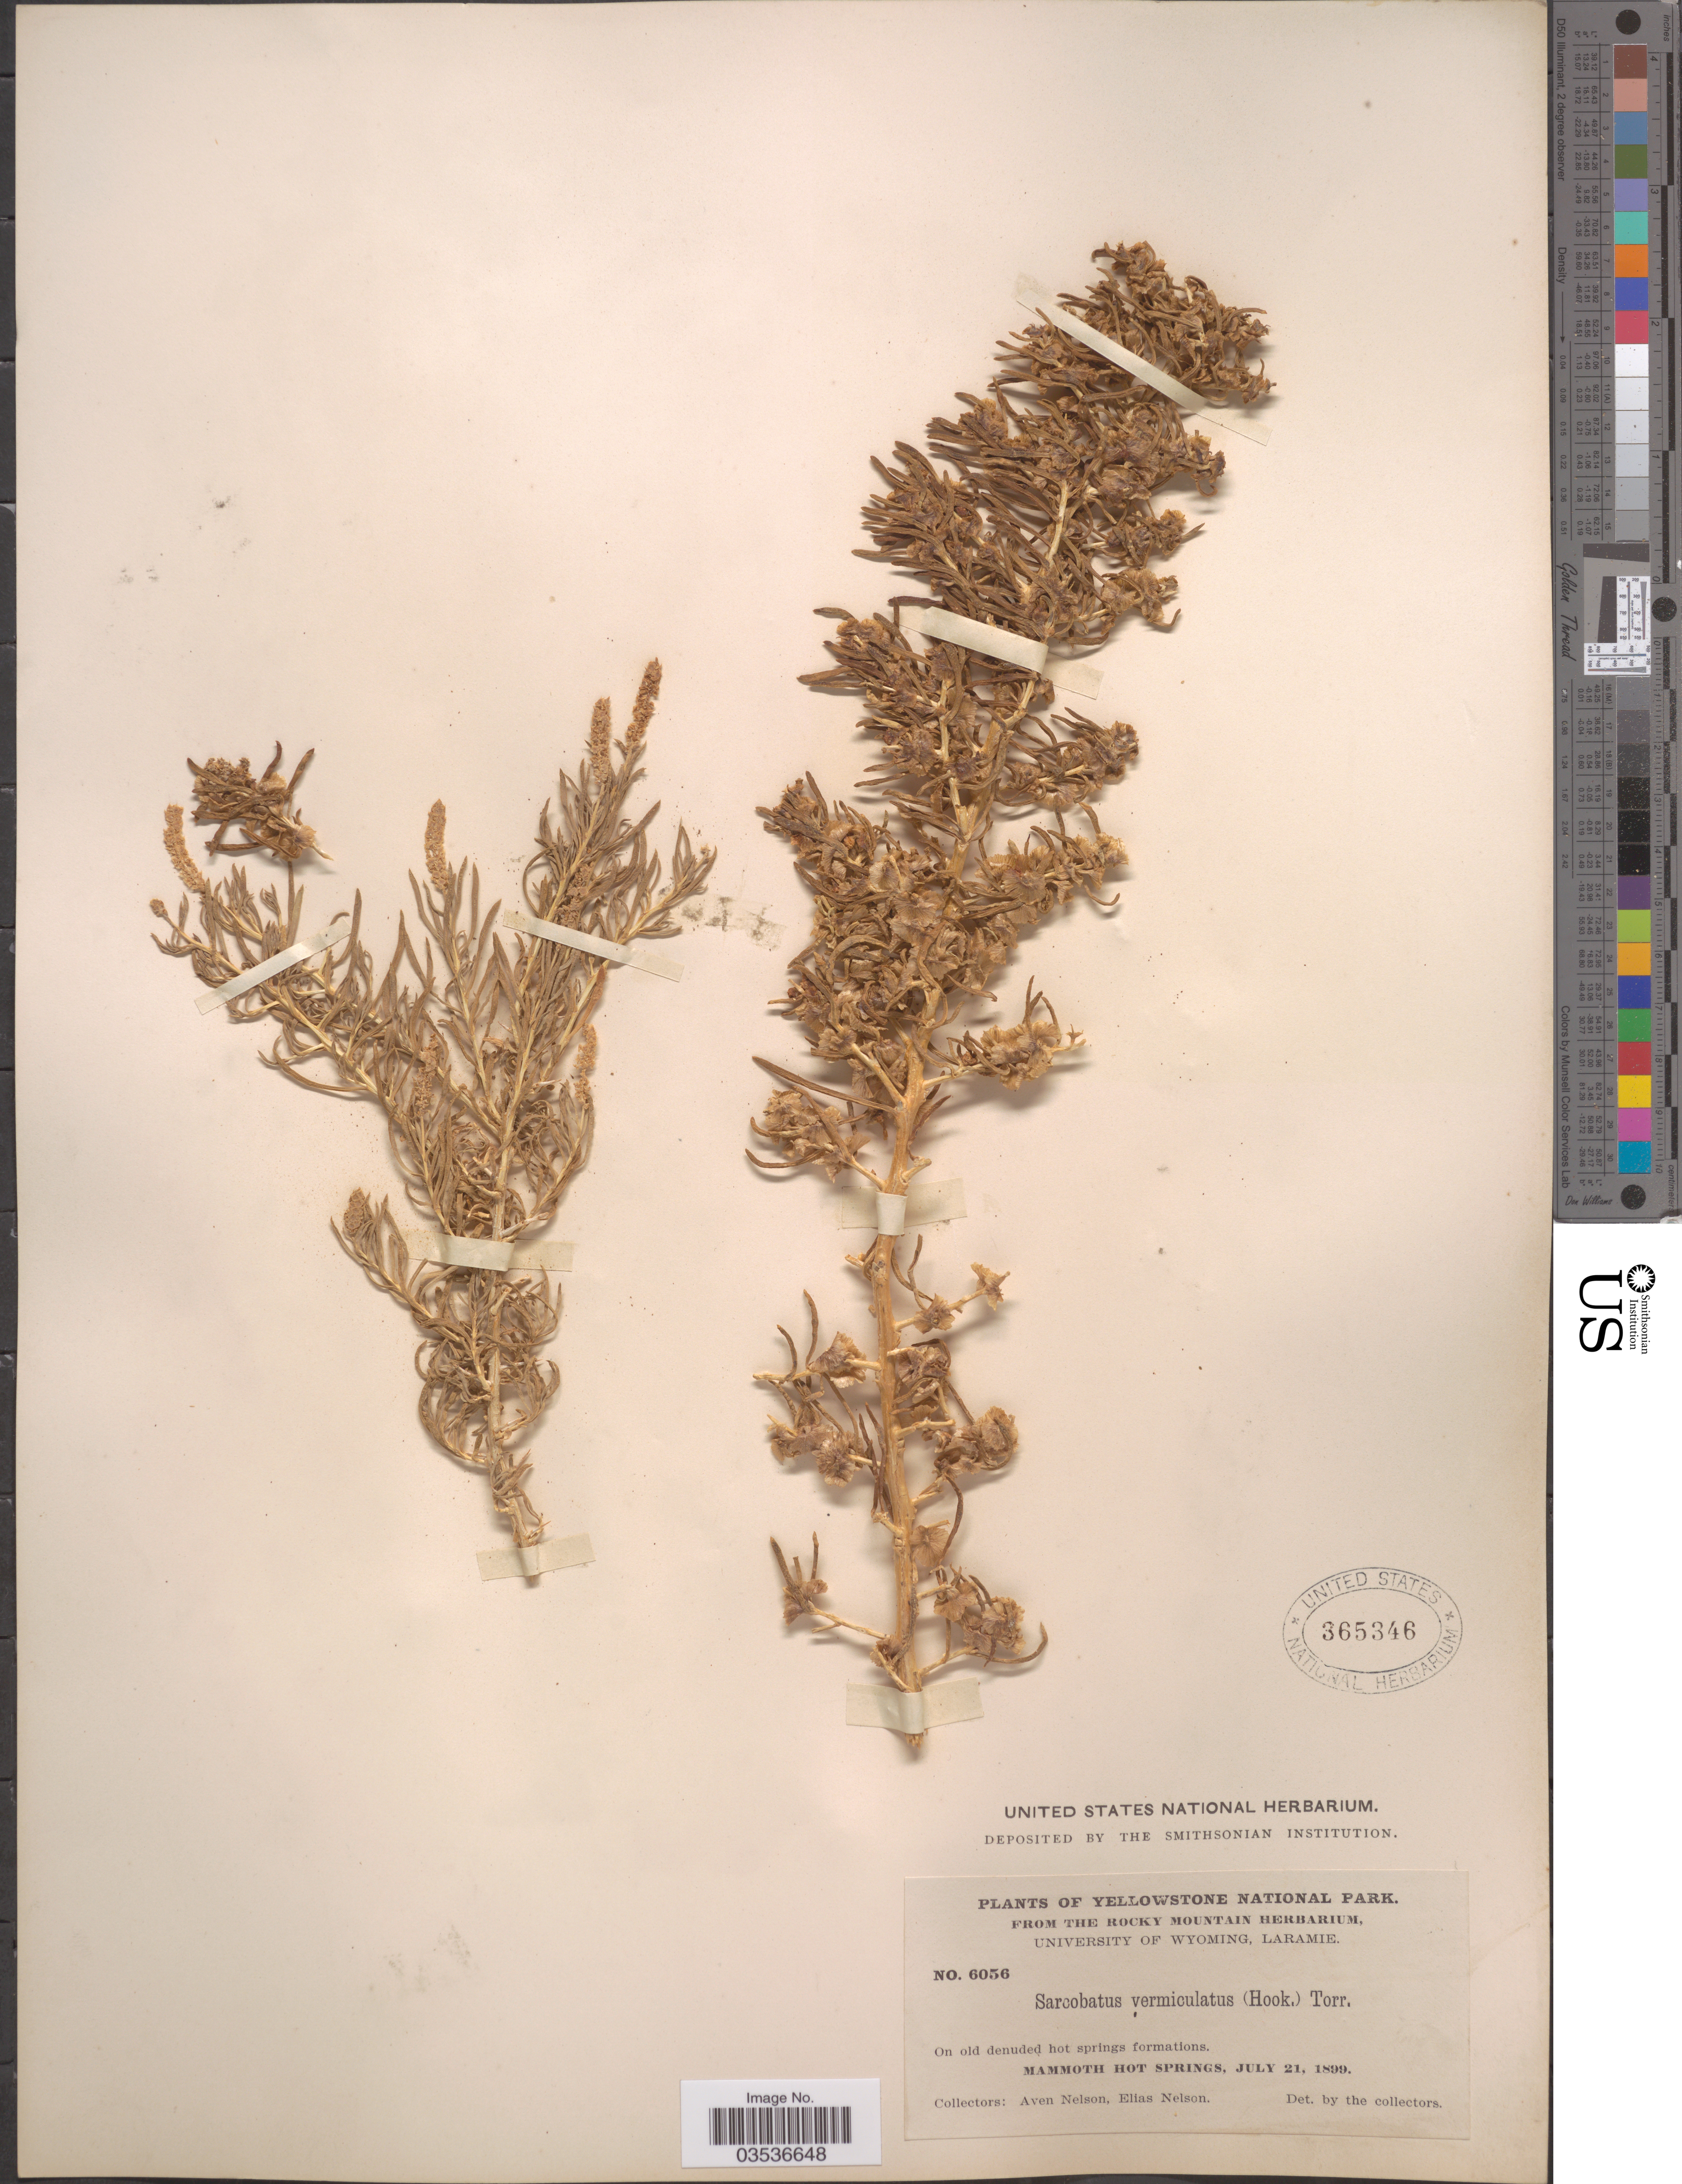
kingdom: Plantae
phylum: Tracheophyta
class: Magnoliopsida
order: Caryophyllales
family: Sarcobataceae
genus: Sarcobatus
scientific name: Sarcobatus vermiculatus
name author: (Hook.) Torr.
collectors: A. Nelson & E. Nelson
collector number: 6056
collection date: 1899-07-21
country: United States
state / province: Wyoming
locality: Yellowstone National Park. Mammoth Hot Springs.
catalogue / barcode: US 365346